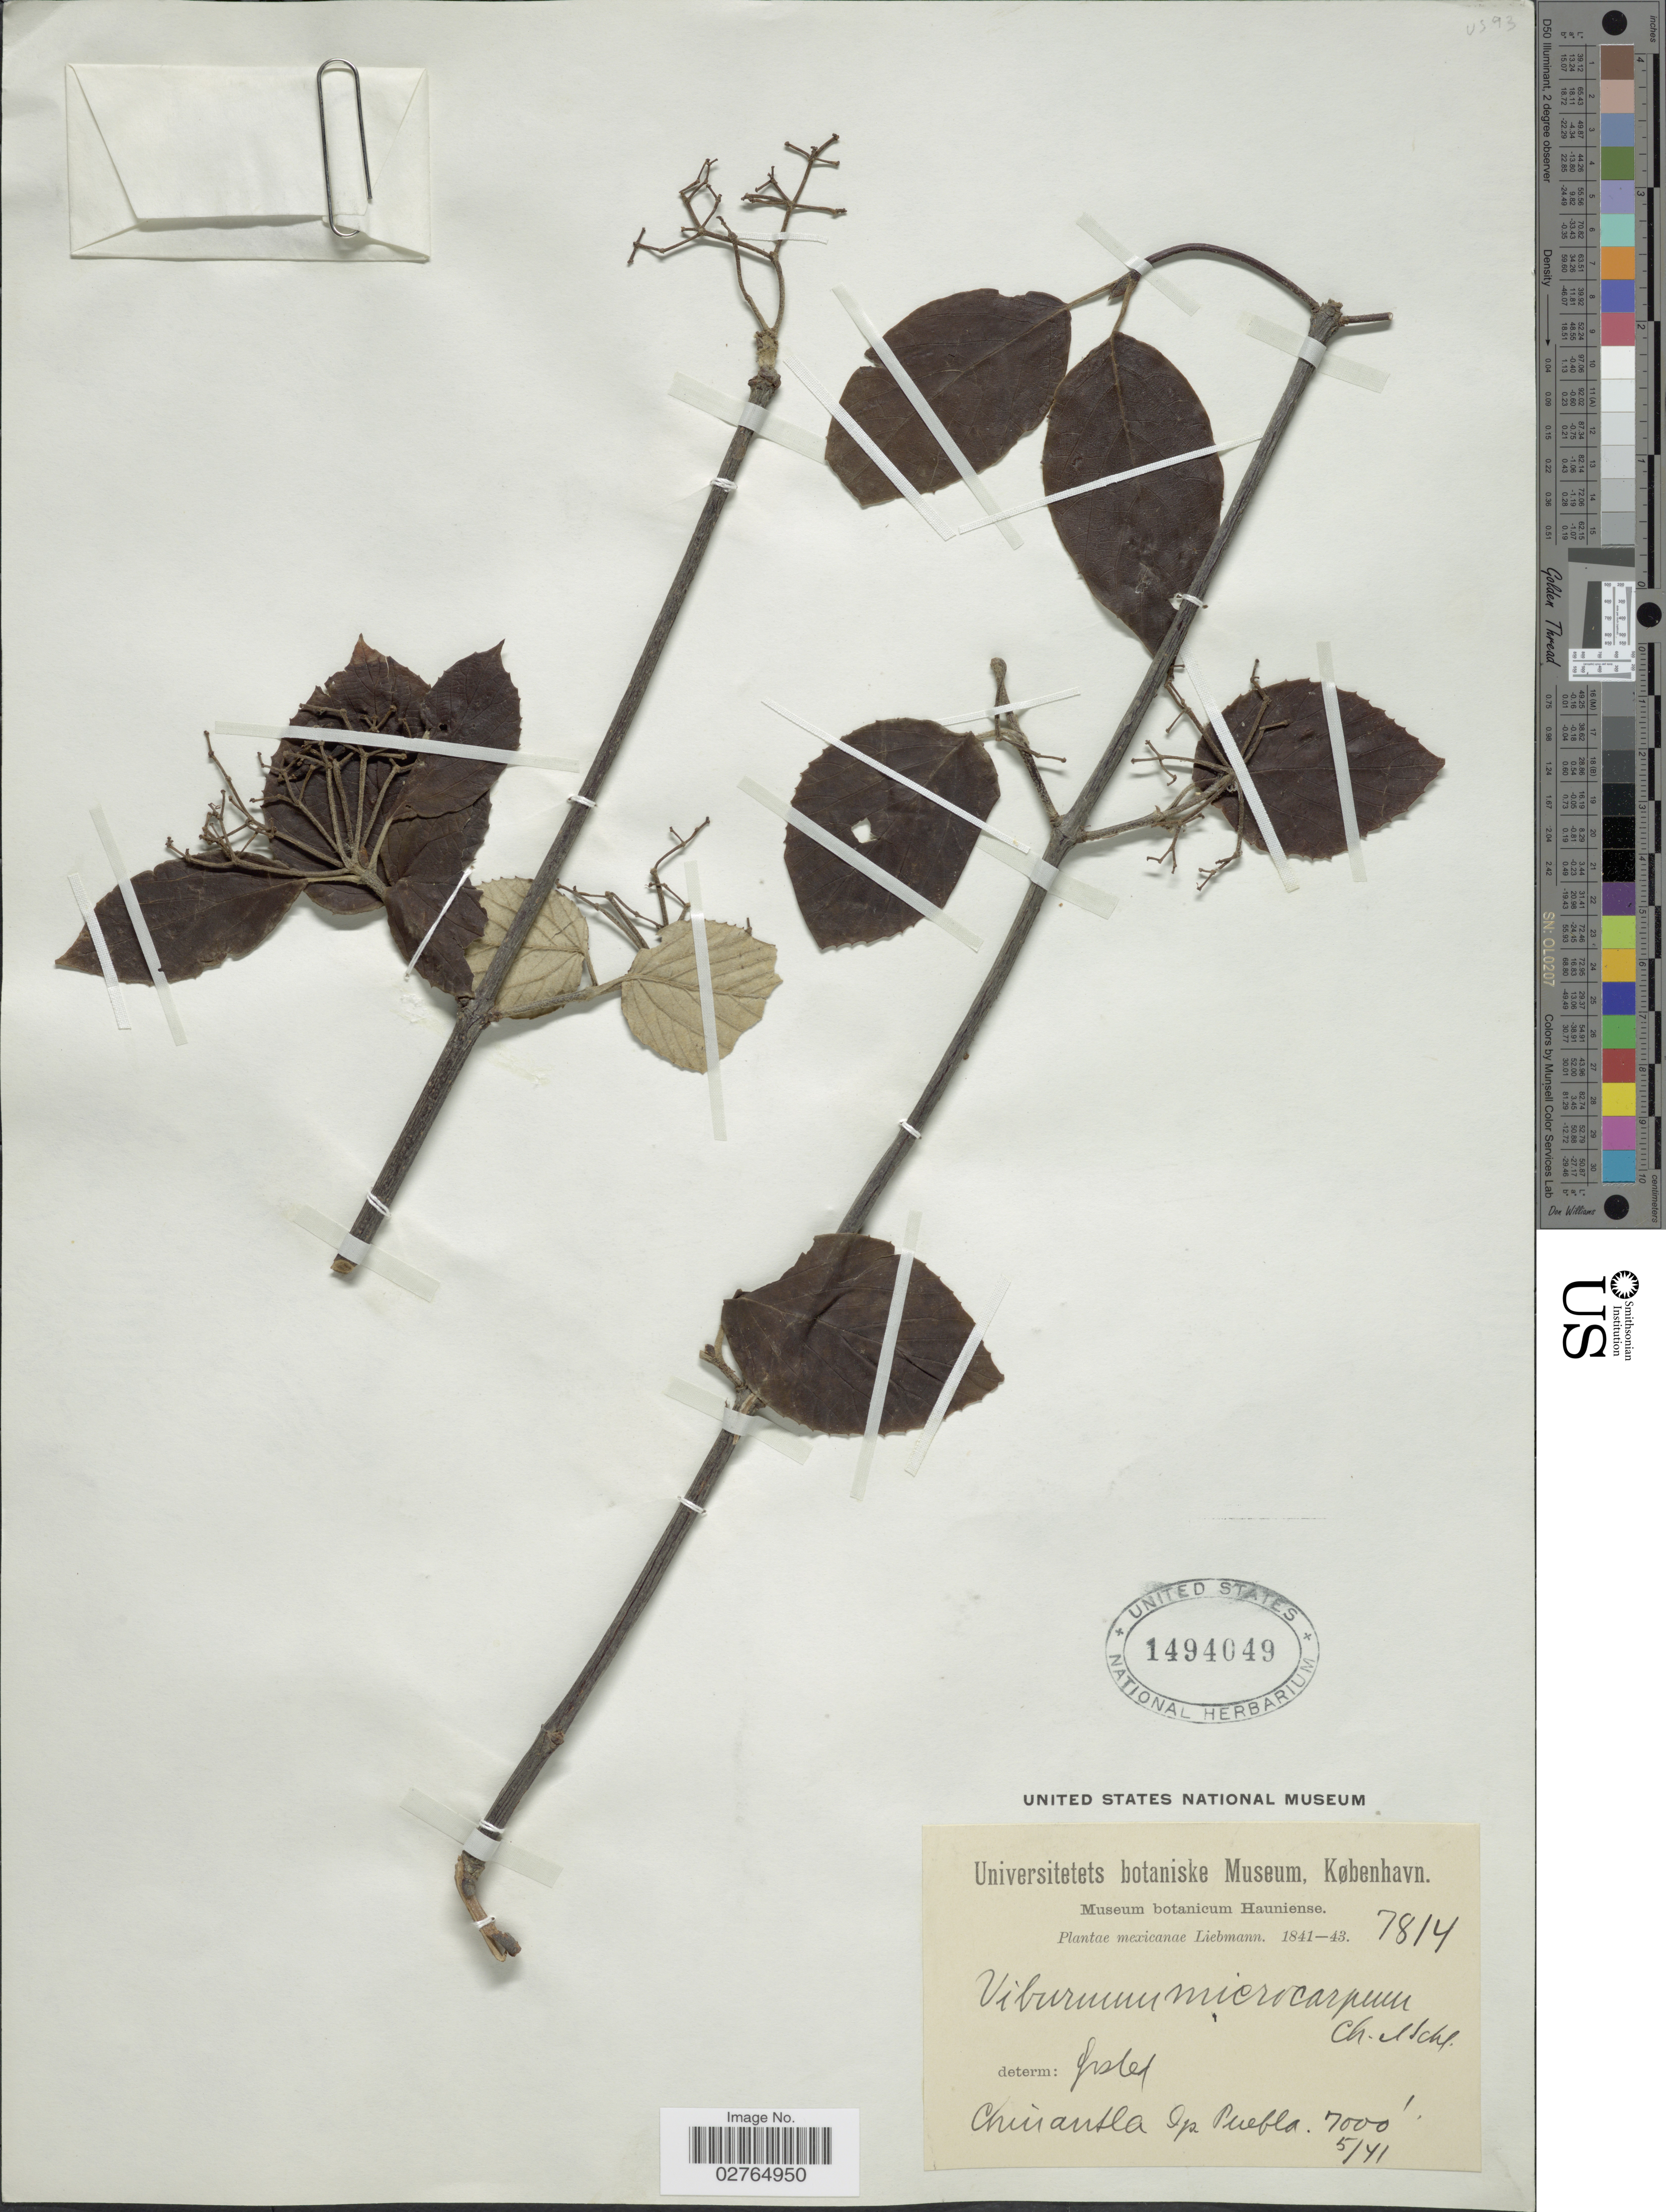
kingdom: Plantae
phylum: Tracheophyta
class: Magnoliopsida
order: Dipsacales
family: Viburnaceae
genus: Viburnum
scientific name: Viburnum microcarpum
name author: Schltdl. & Cham.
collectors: Liebmann, --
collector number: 7814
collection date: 1841-05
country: Mexico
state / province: Puebla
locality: Chinantla dp. Puebla.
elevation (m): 2134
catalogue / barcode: US 1494049